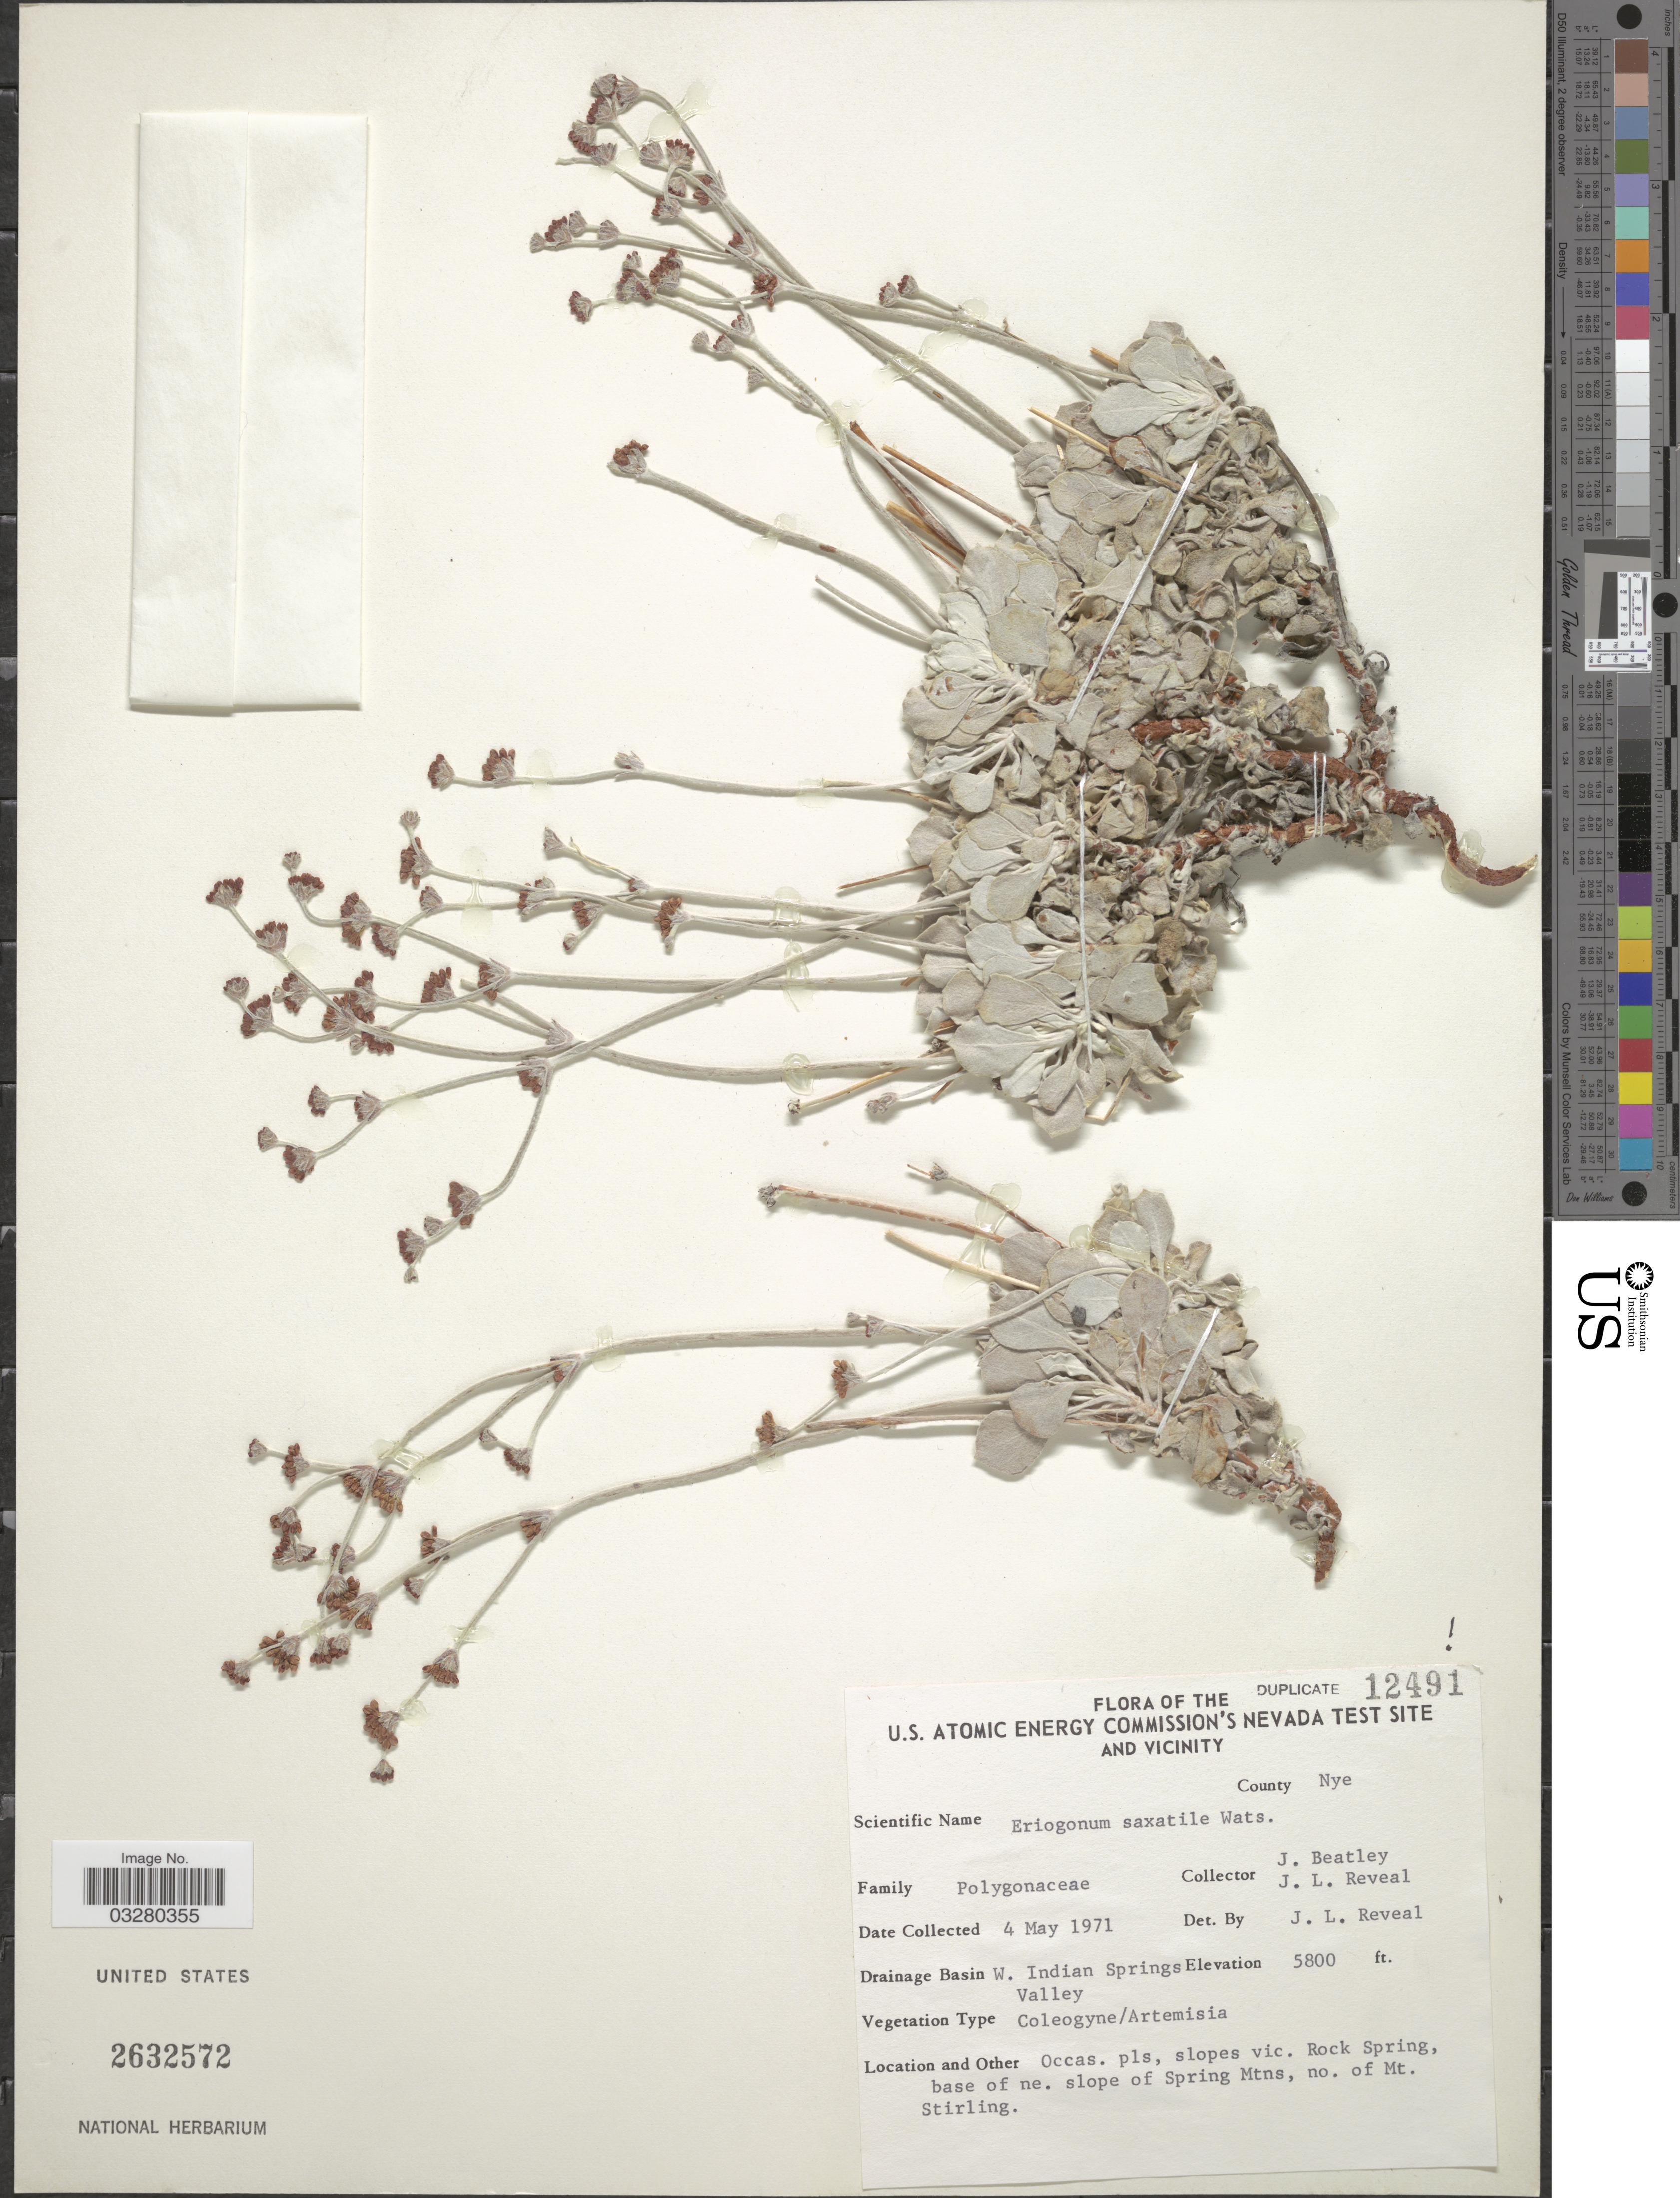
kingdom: Plantae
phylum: Tracheophyta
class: Magnoliopsida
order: Caryophyllales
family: Polygonaceae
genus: Eriogonum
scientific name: Eriogonum saxatile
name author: S. Watson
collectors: J. C. Beatley & J. L. Reveal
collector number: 12491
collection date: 1971-05-04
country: United States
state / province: Nevada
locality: U.S. Atomic Energy Commission's Nevada Test Site and Vicinity. County Nye. Drainage Basin W. Indian Springs Valley. Slopes vic. Rock Spring, base of ne. slope of Spring Mtns, no. of Mt. Stirling.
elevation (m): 1768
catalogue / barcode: US 2632572